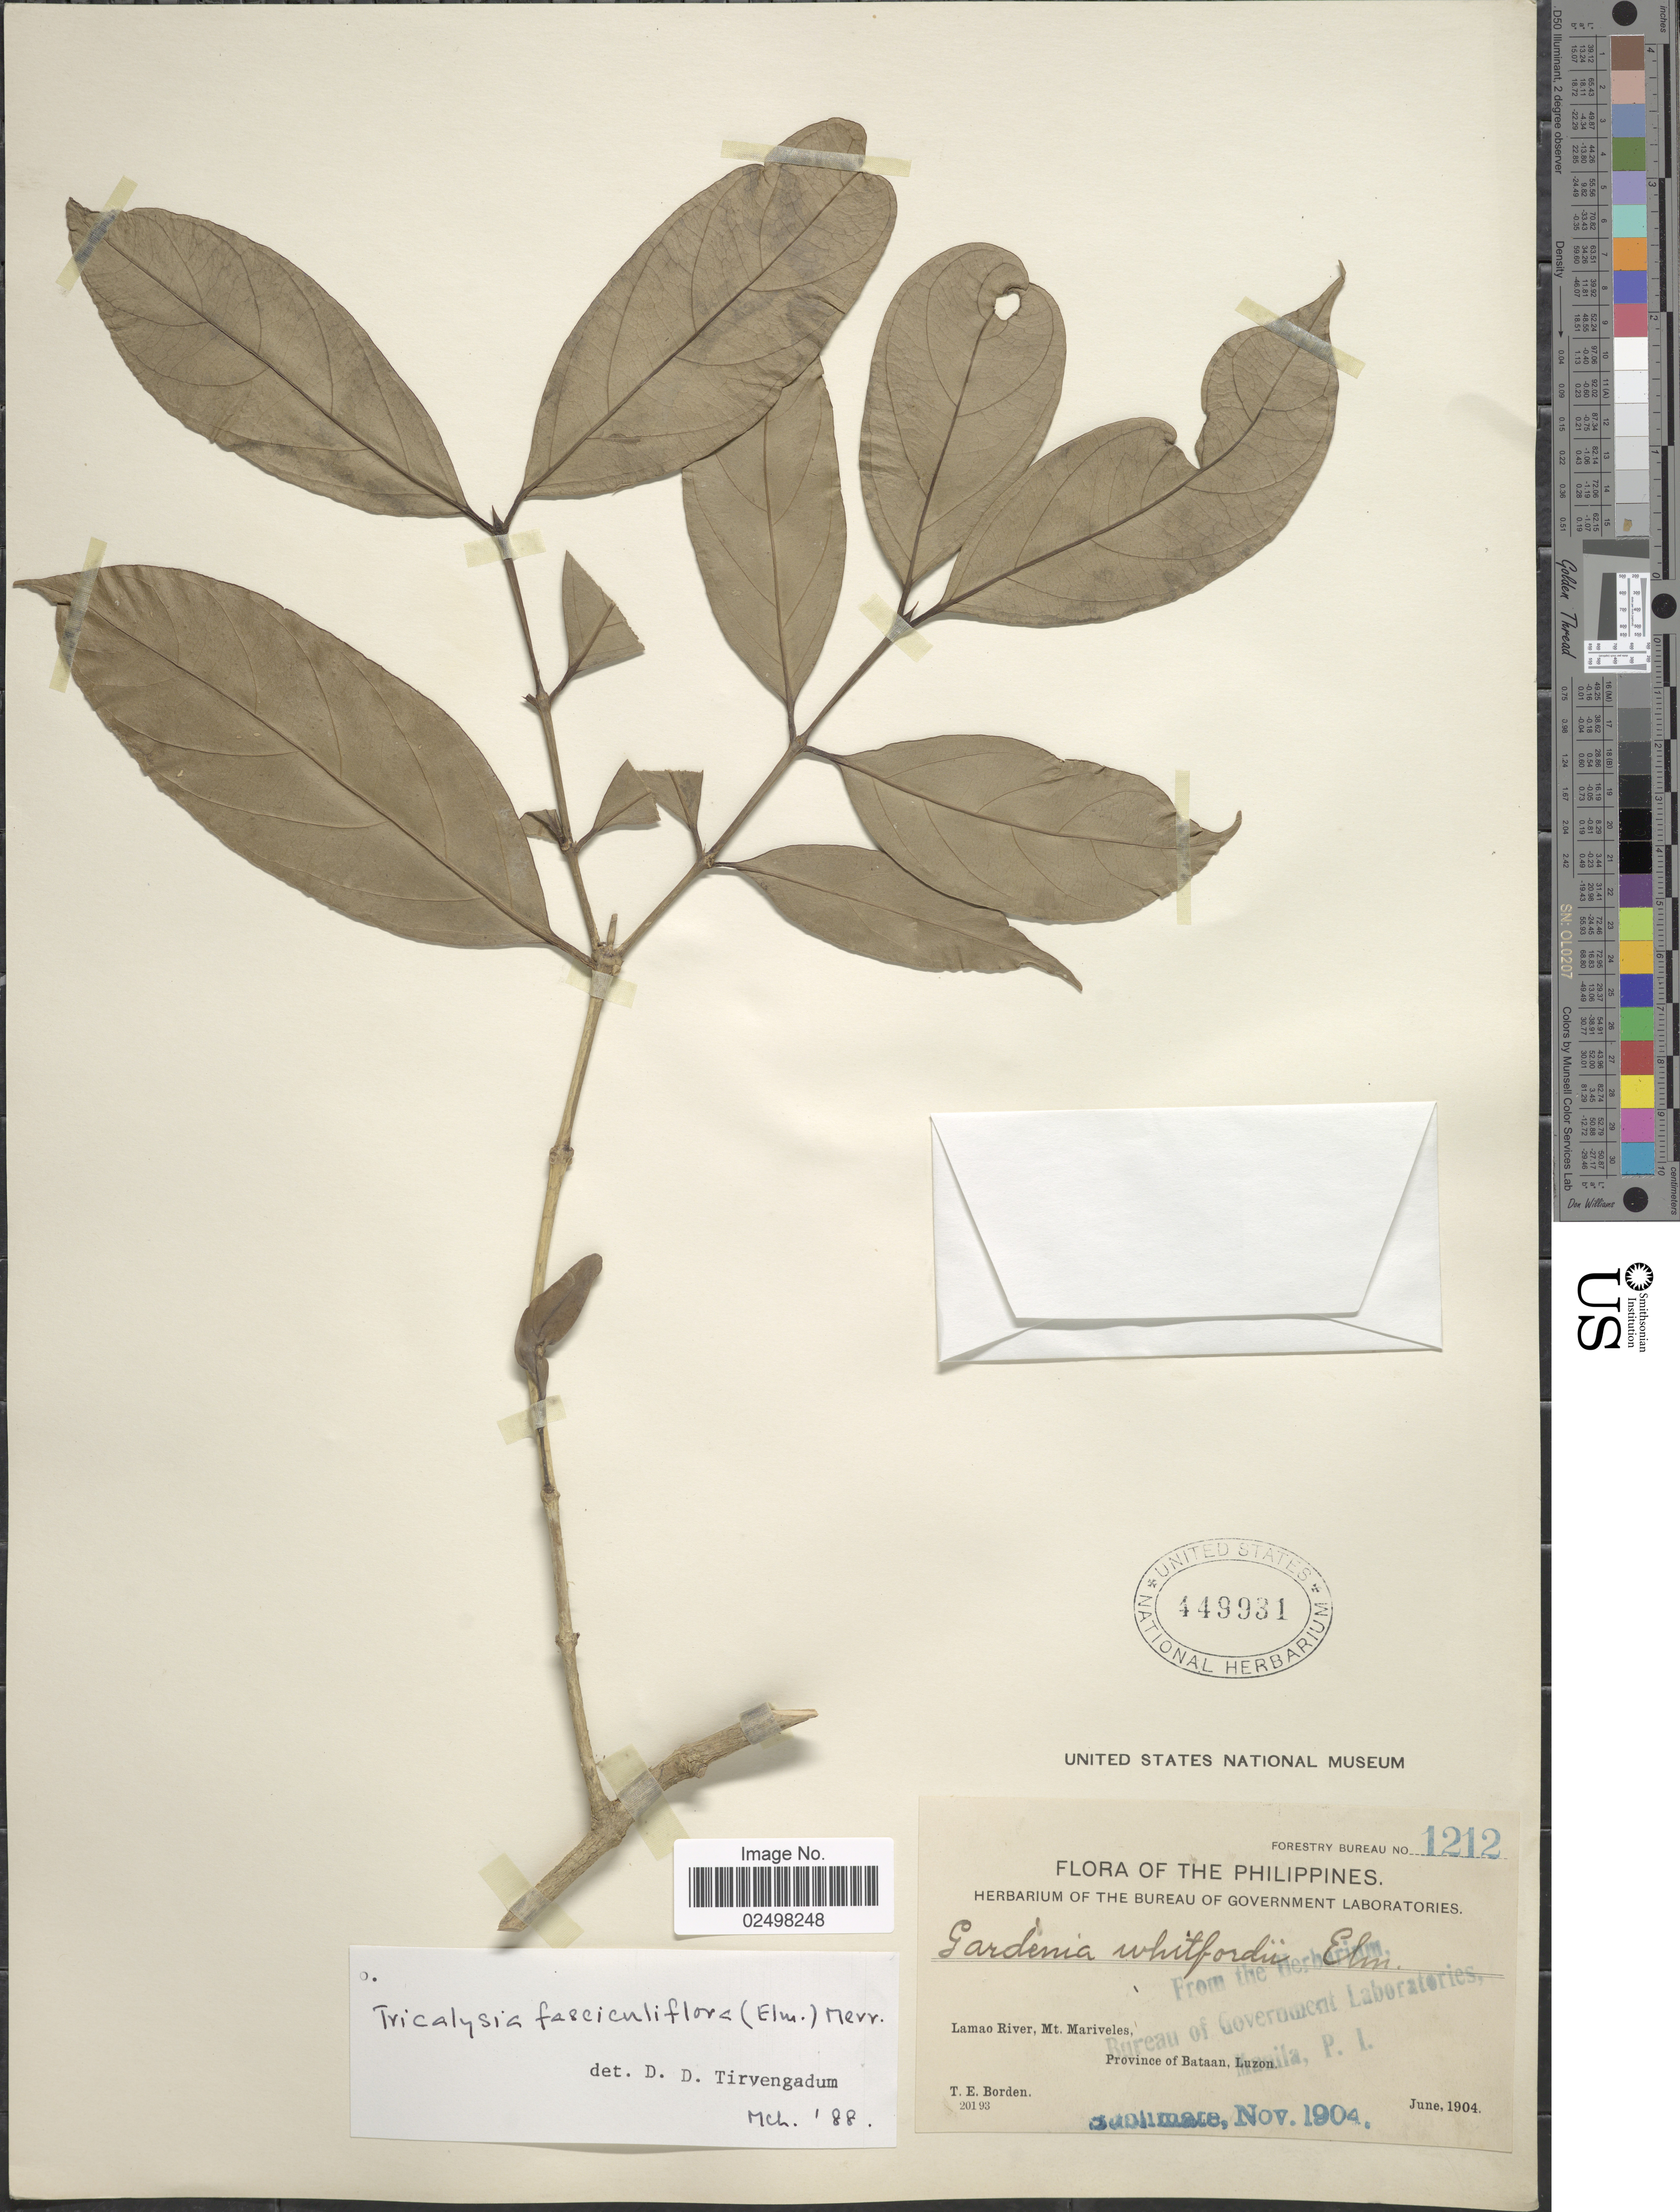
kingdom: Plantae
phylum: Tracheophyta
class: Magnoliopsida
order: Gentianales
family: Rubiaceae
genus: Tricalysia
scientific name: Tricalysia fasciculiflora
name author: (Elmer) Merr.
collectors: T. E. Borden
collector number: Forestry Bureau 1212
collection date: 1904-06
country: Philippines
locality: Lamao River, Mt. Mariveles Province of Bataan, Luzon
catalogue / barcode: US 449931